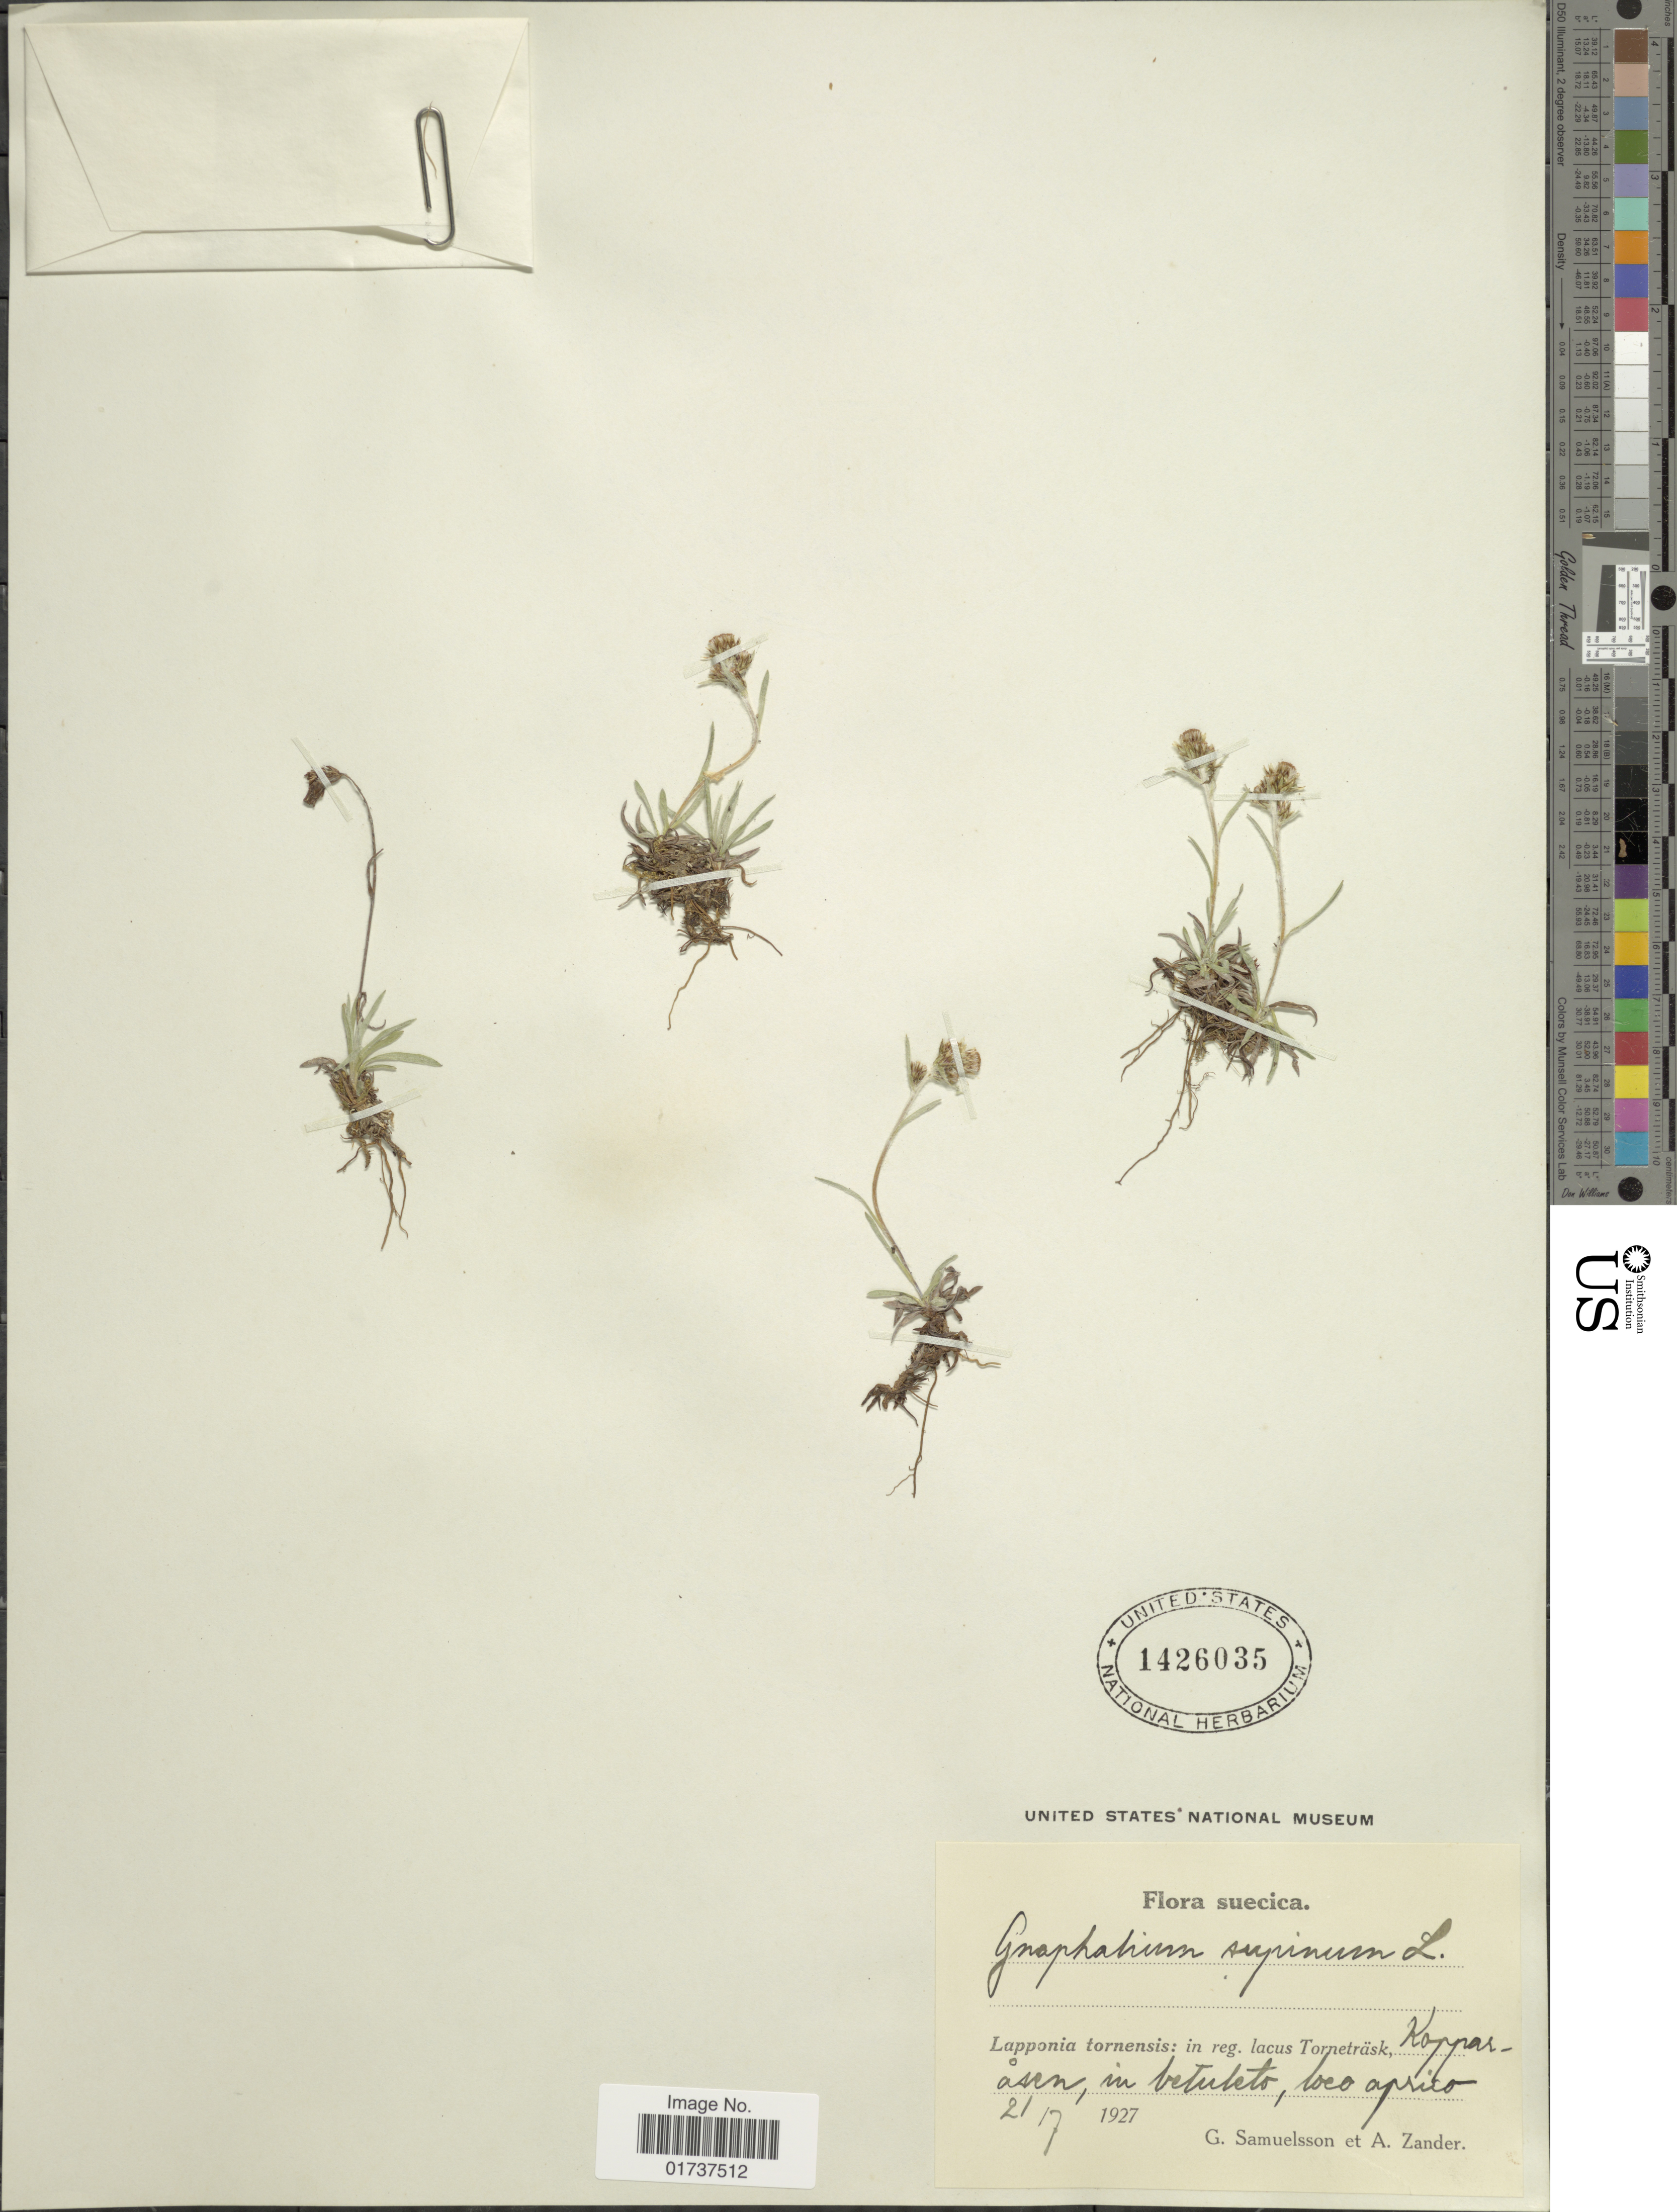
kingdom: Plantae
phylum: Tracheophyta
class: Magnoliopsida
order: Asterales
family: Asteraceae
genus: Gnaphalium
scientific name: Gnaphalium supinum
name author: L.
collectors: G. Samuelsson & A. Zander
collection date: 1927-07-21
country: Sweden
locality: Suecica, Lapponia tornesis: in reg. lacus Torneträsk, Kopparåsen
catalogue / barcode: US 1426035